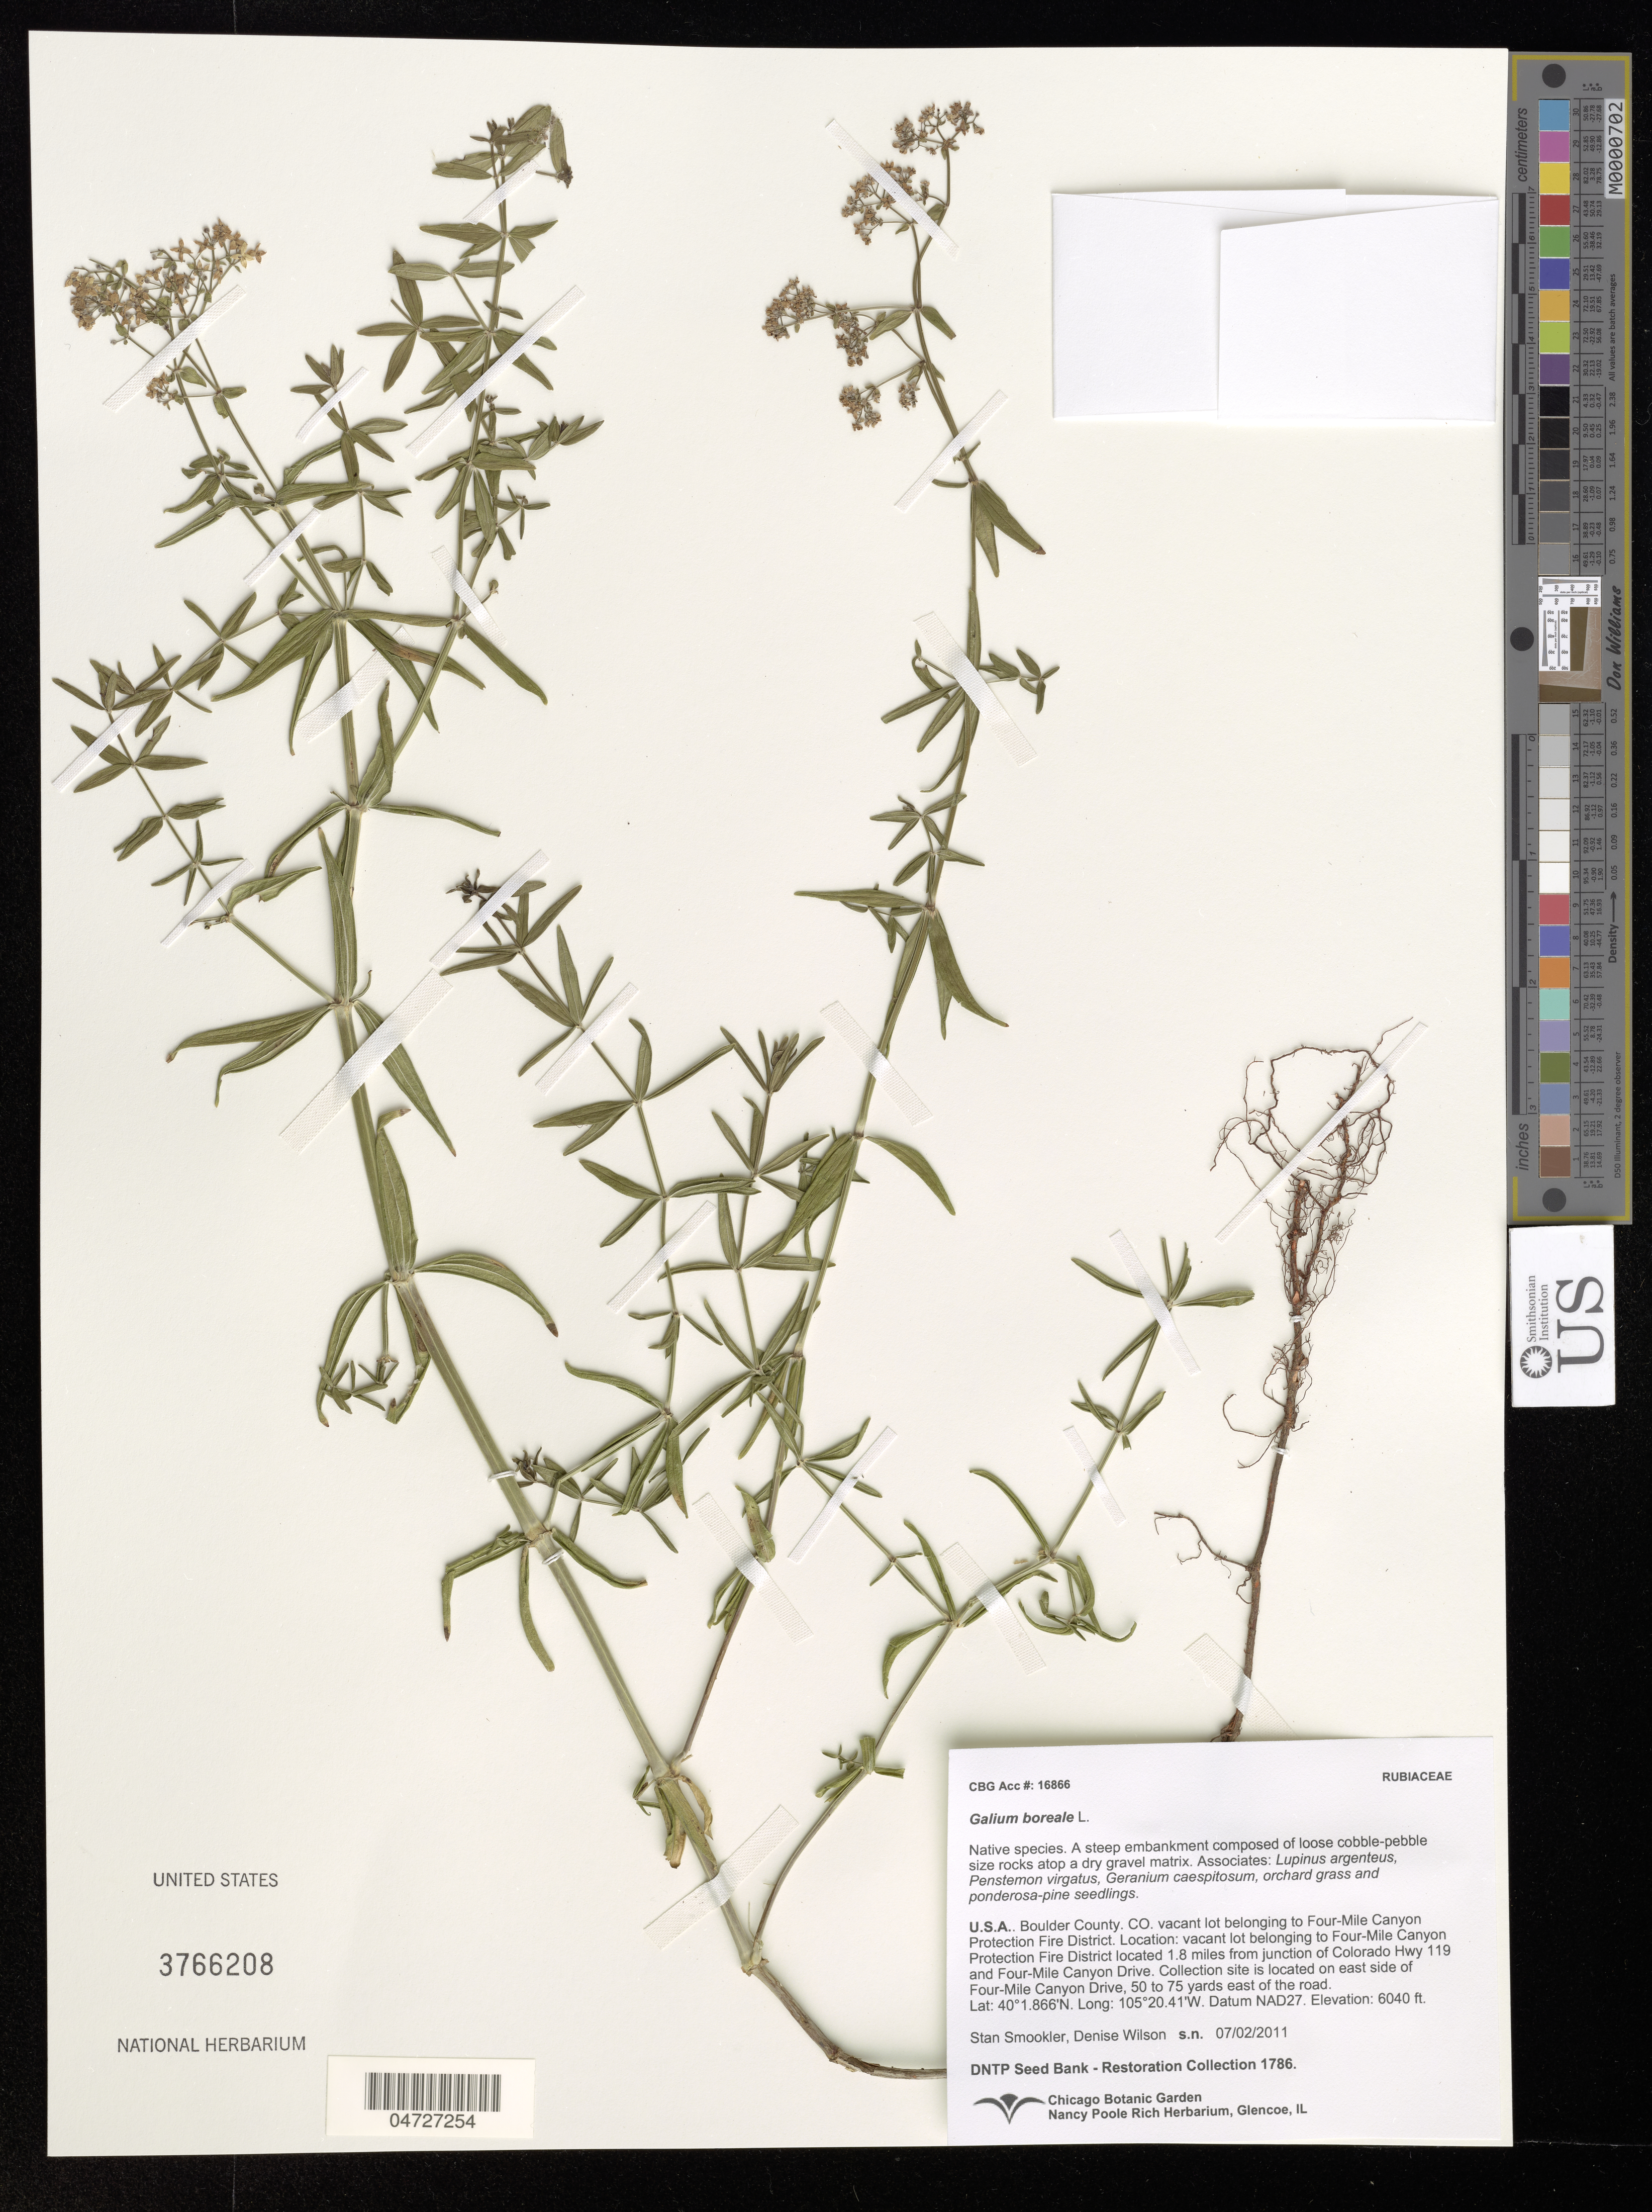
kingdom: Plantae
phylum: Tracheophyta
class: Magnoliopsida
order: Gentianales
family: Rubiaceae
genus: Galium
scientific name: Galium boreale L.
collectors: S. Smookler & D. Wilson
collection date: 2011-02-07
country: United States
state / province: Colorado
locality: Boulder County. vacant lot belonging to Four-Mile Canyon Protection Fire District located 1.8 miles from junction of Colorway Hwy 119 and Four-Mile Canyon Drive. Collection site is located on east side of Four-Mile Canyon Drive, 50 to 75 yards east of the road.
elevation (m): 1841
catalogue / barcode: US 3766208